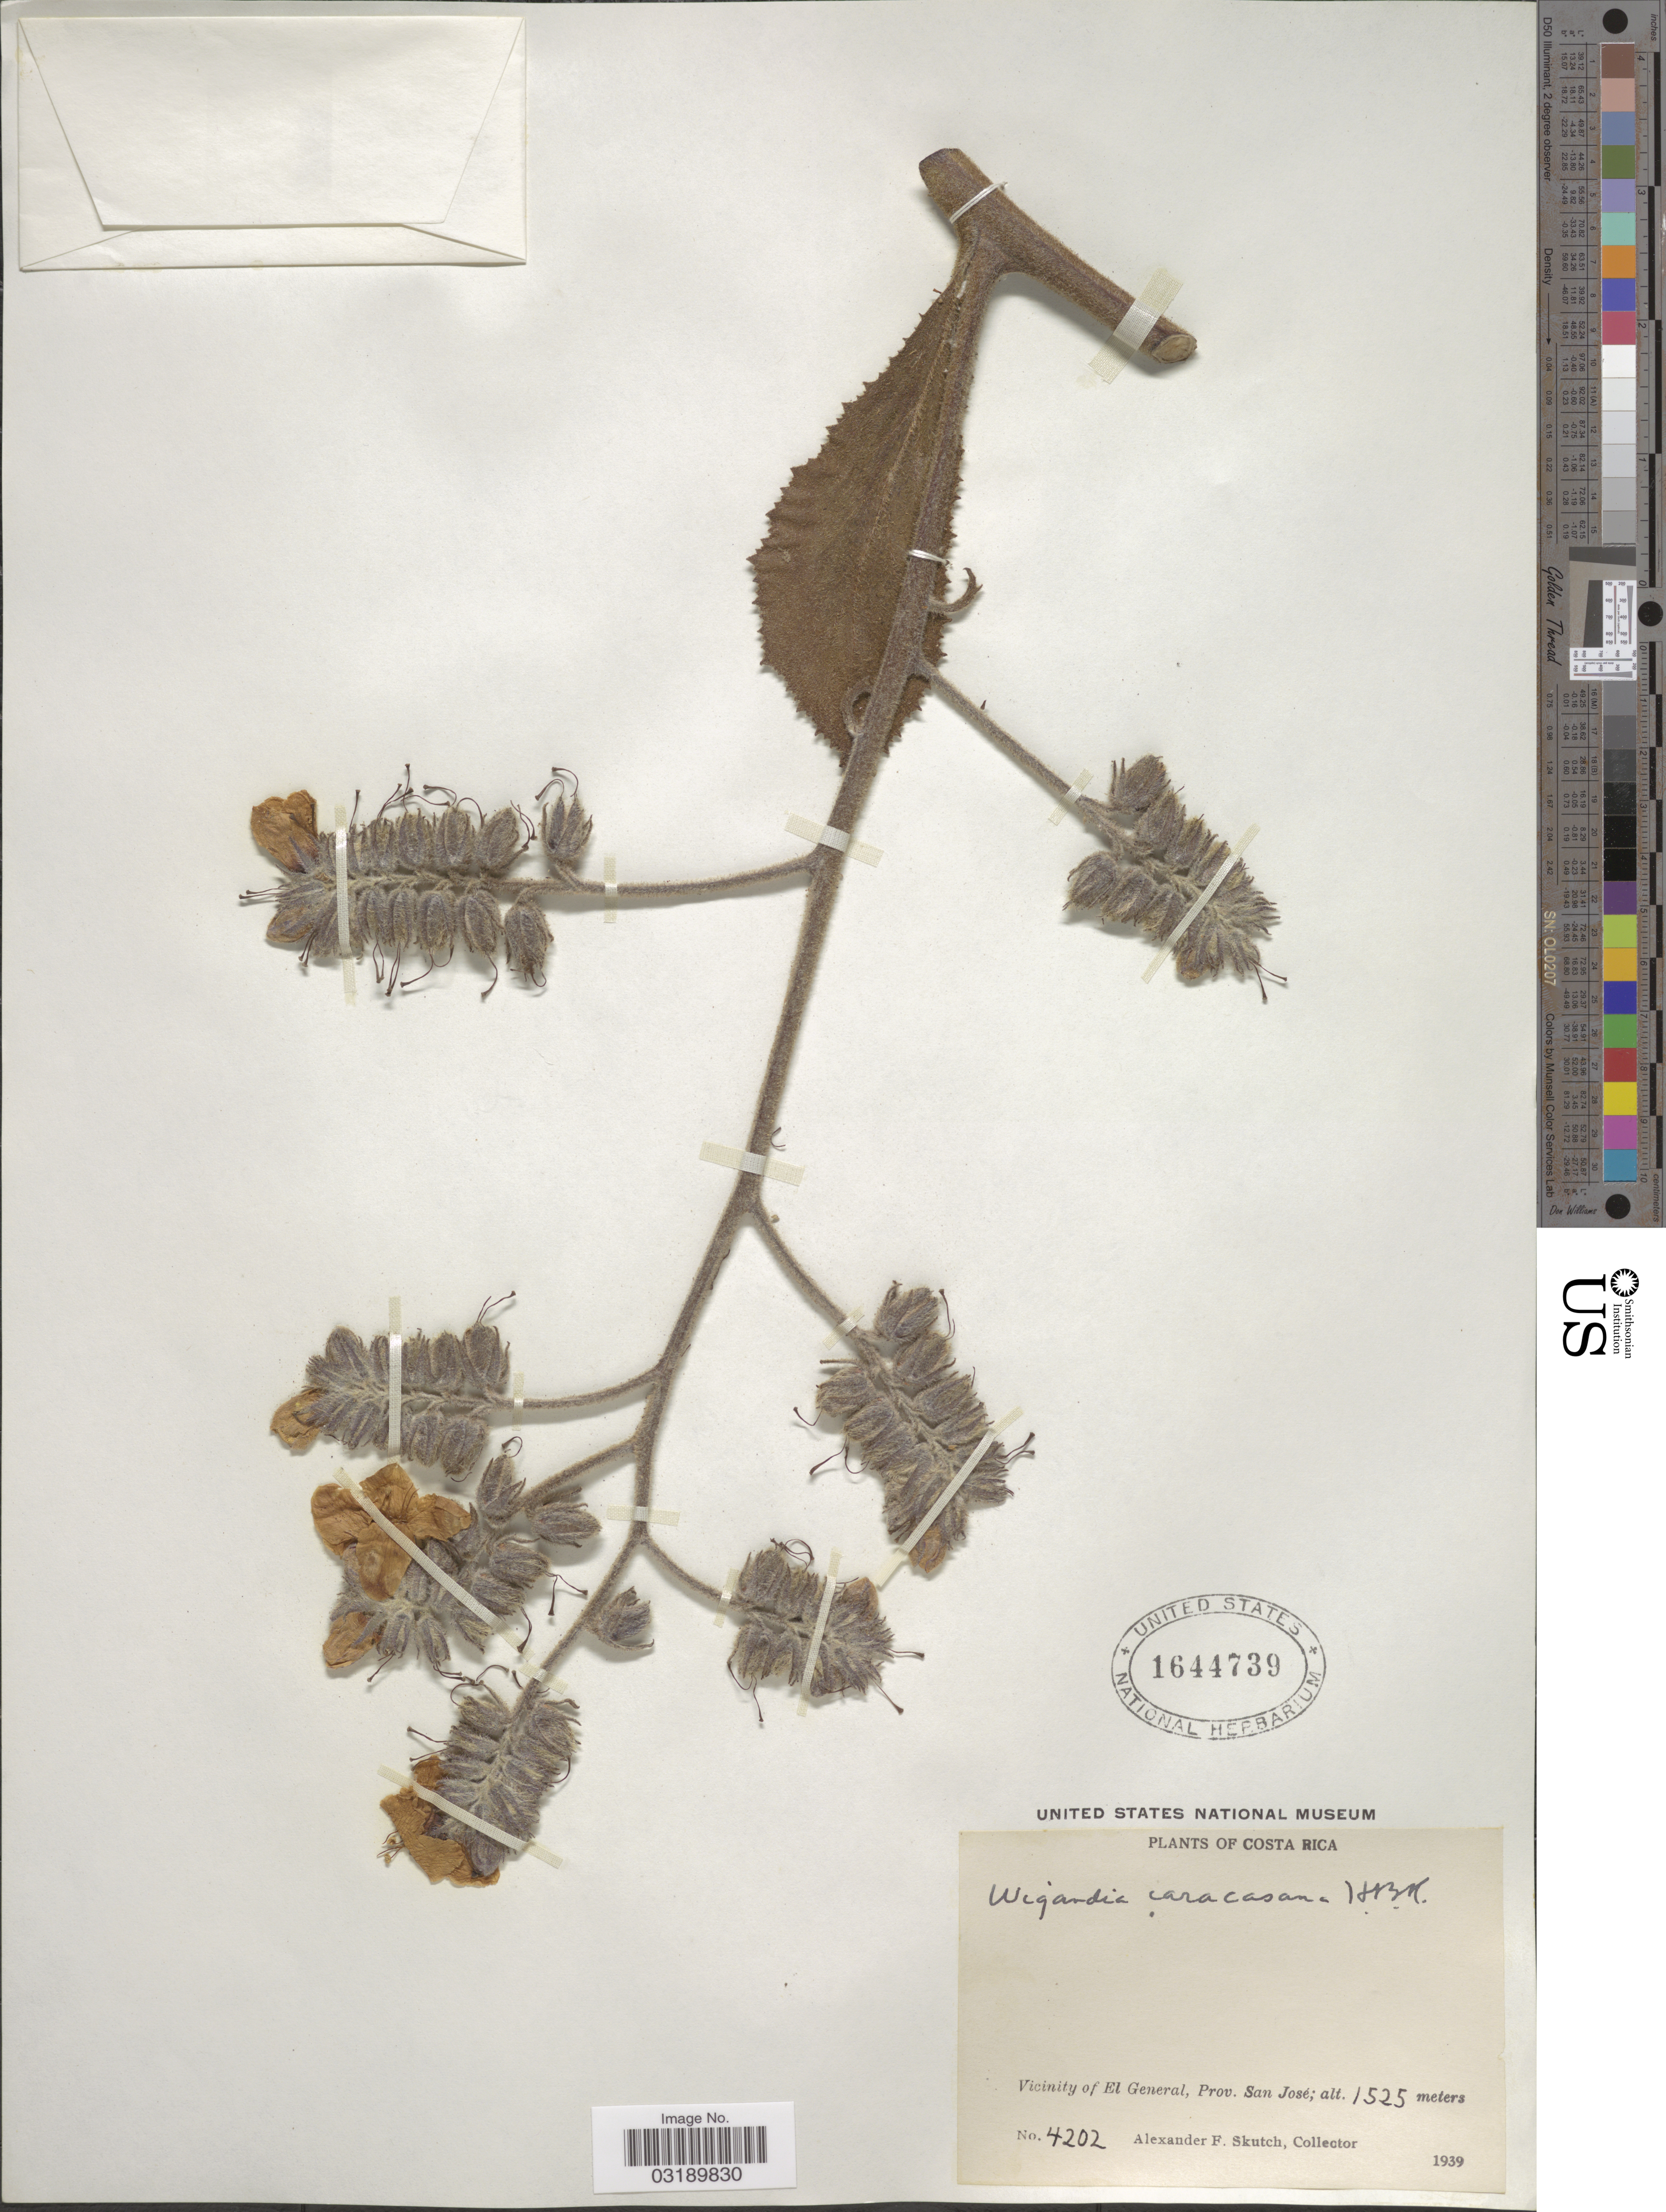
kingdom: Plantae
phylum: Tracheophyta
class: Magnoliopsida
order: Boraginales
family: Namaceae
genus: Wigandia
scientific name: Wigandia caracasana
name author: Kunth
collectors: A. F. Skutch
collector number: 4202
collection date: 1939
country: Costa Rica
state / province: San José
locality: Vicinity of El General.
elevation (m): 1525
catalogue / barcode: US 1644739